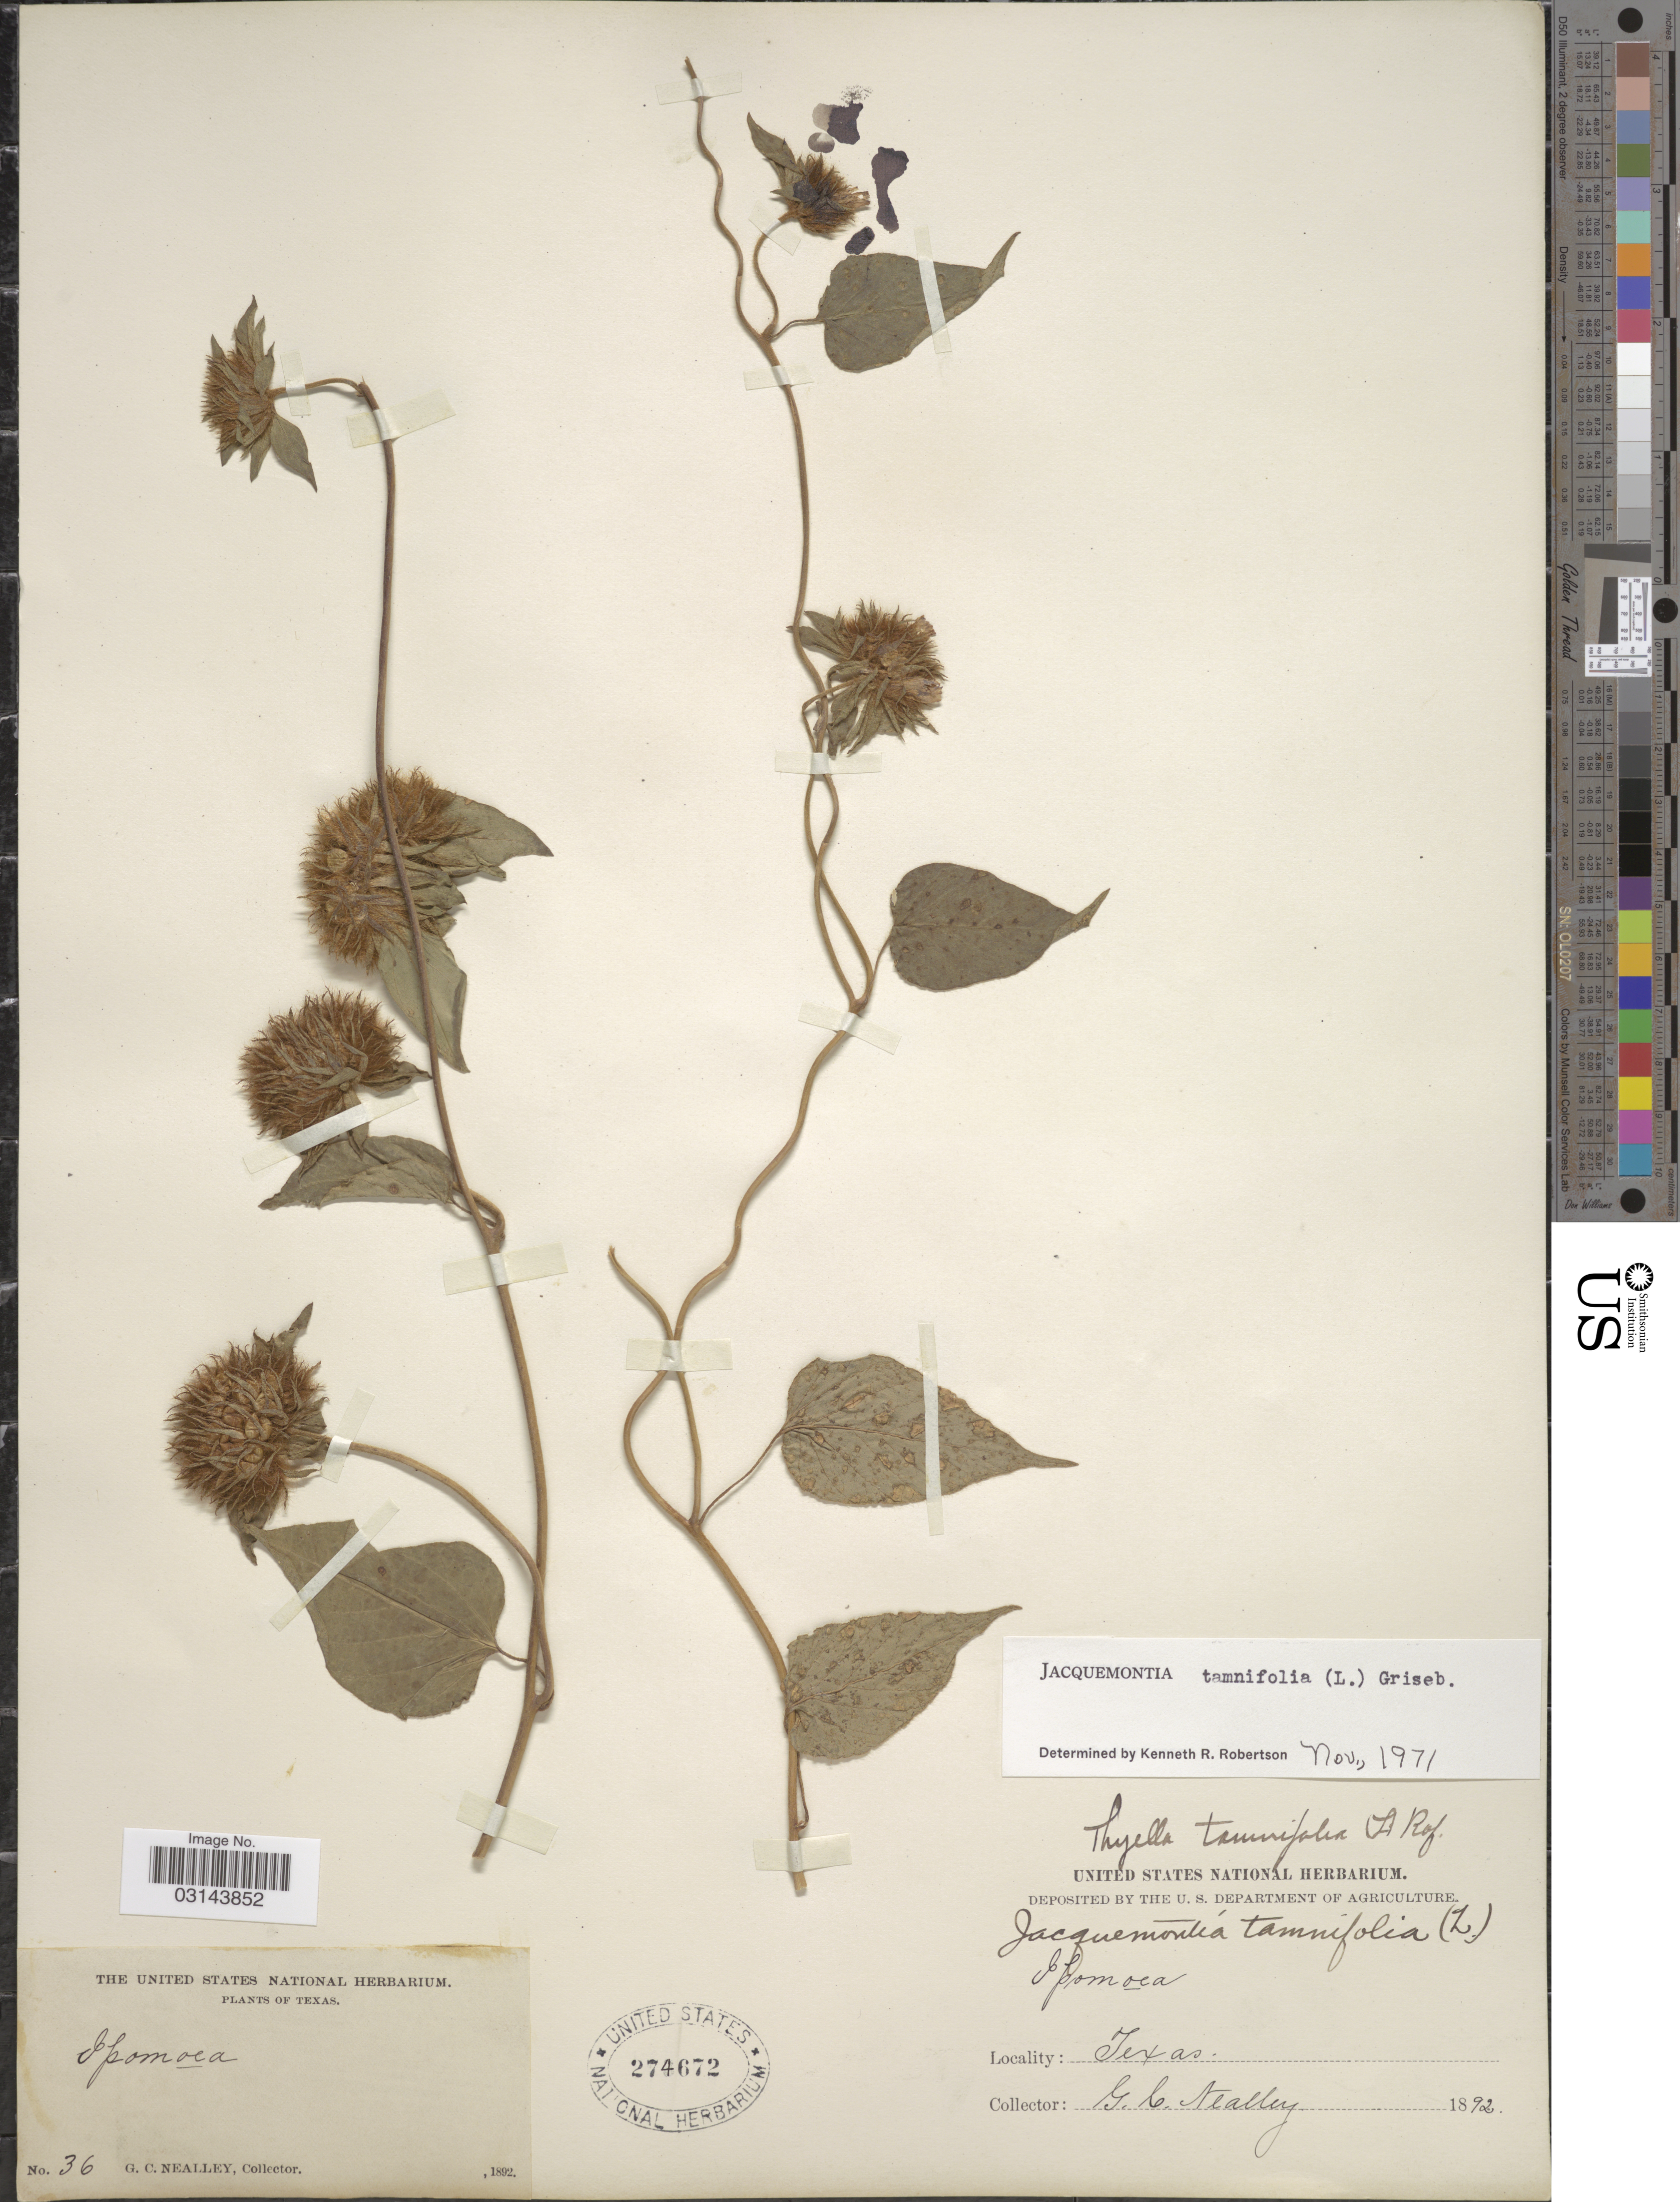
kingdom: Plantae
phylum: Tracheophyta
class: Magnoliopsida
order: Solanales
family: Convolvulaceae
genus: Jacquemontia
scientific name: Jacquemontia tamnifolia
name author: (L.) Griseb.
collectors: G. C. Nealley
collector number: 36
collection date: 1892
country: United States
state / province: Texas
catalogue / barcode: US 247672